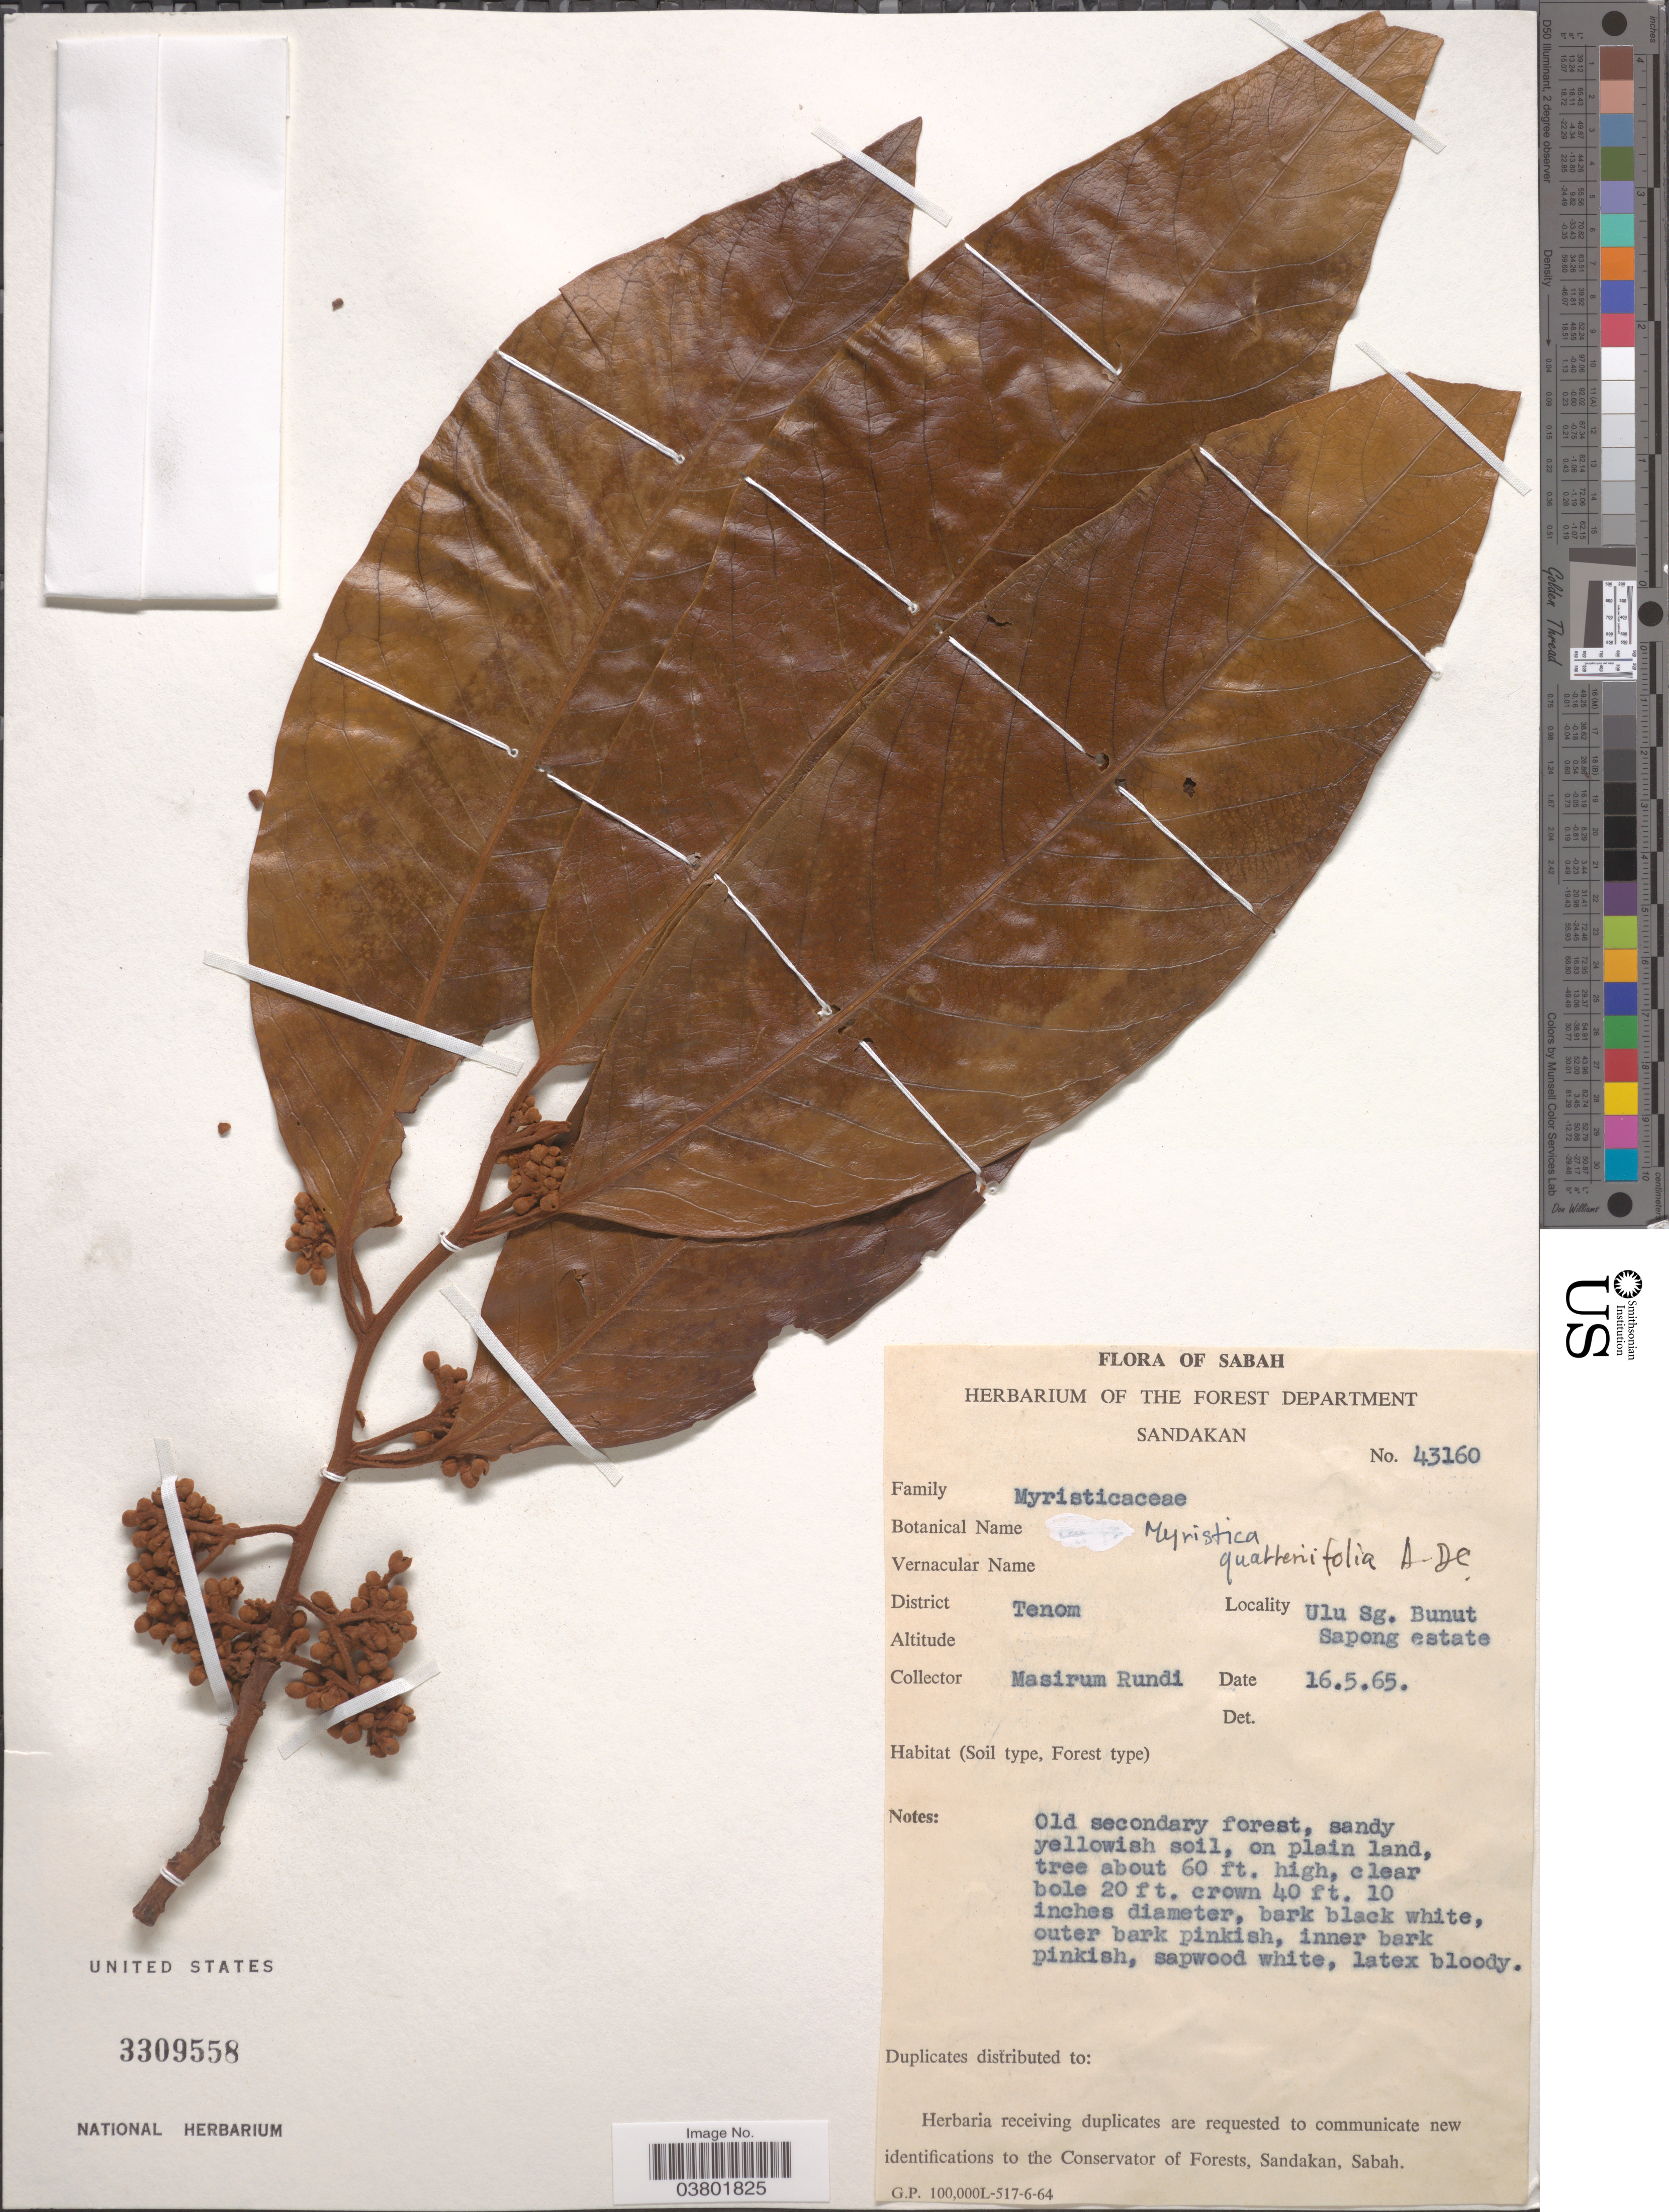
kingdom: Plantae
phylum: Tracheophyta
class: Magnoliopsida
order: Magnoliales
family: Myristicaceae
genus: Myristica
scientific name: Myristica guatteriifolia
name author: A. DC.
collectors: M. Rundi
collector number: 43160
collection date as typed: Transcribed d/m/y: 16/5/65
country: Malaysia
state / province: Sabah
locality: District Tenom. Ulu Sg. Bunut Sapong estate.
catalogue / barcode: US 3309558